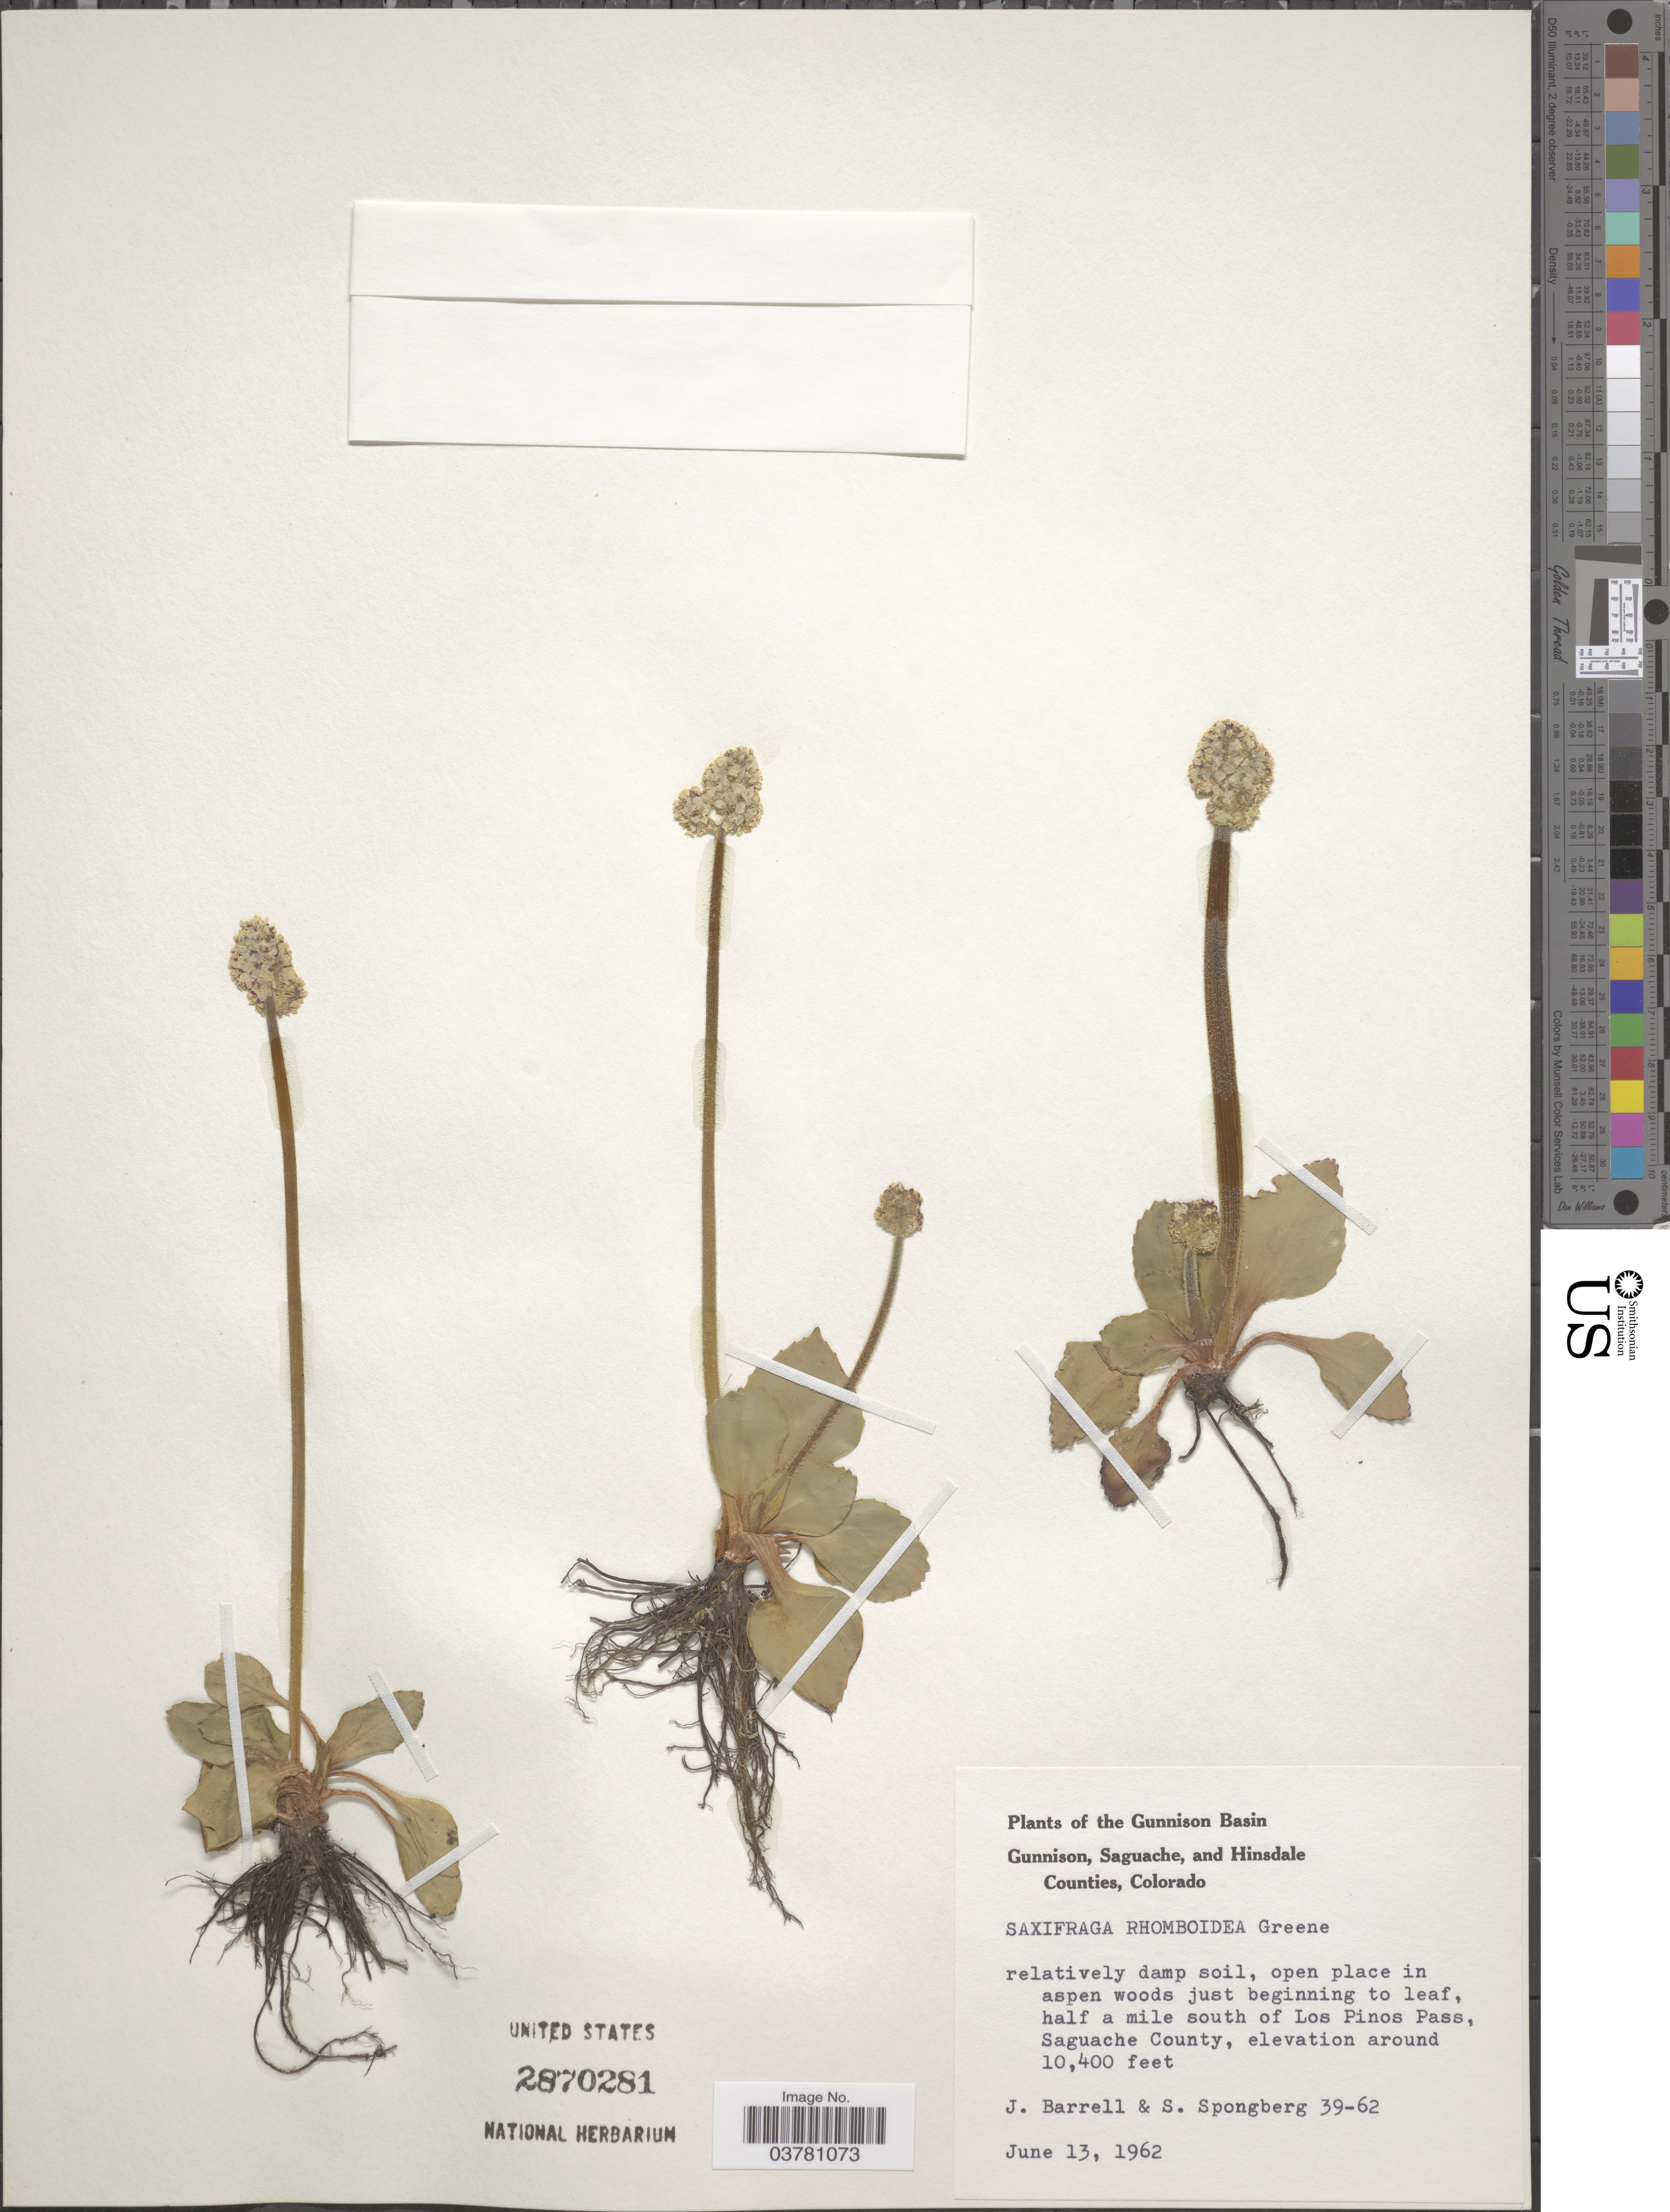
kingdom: Plantae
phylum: Tracheophyta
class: Magnoliopsida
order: Saxifragales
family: Saxifragaceae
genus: Micranthes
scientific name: Micranthes rhomboidea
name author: (Greene) Small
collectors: J. Barrell & S. A.Spongberg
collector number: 39-62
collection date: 1962-06-13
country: United States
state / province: Colorado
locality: The Gunnison Basin. Half a mile south of Los Pinos Pass, Saguache County.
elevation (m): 3170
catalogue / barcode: US 2870281